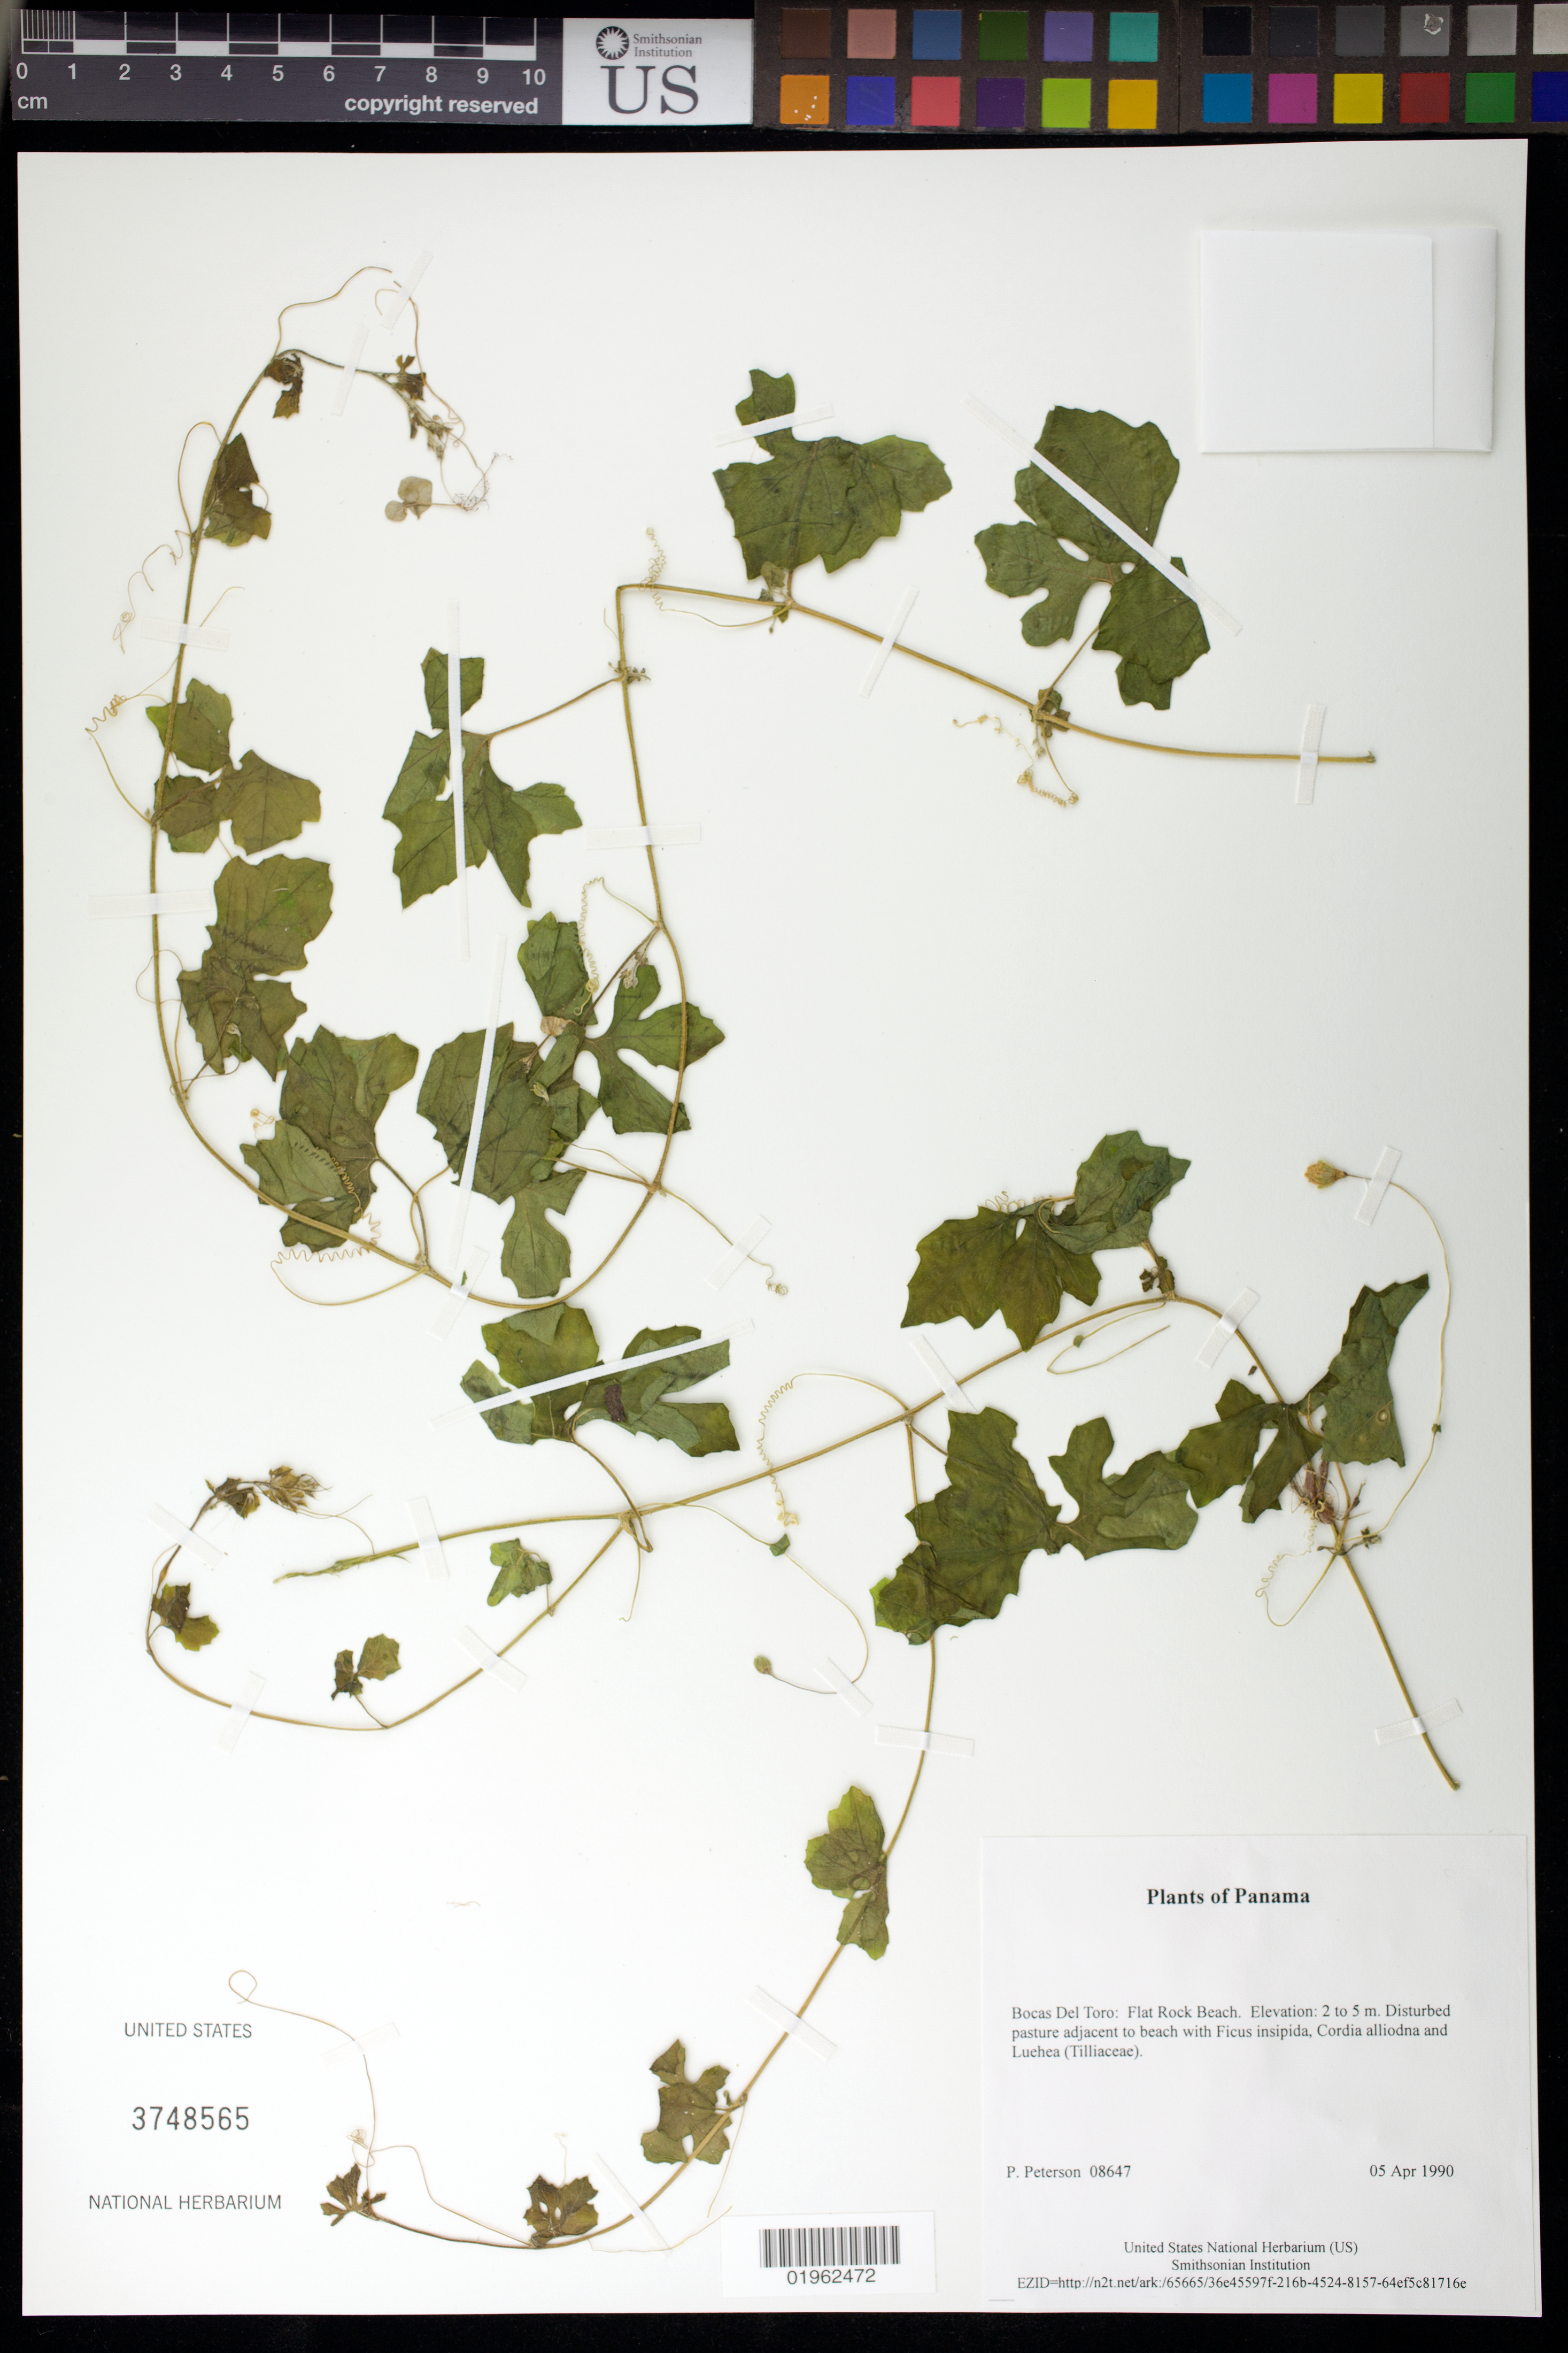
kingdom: Plantae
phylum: Tracheophyta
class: Magnoliopsida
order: Cucurbitales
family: Cucurbitaceae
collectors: P. M. Peterson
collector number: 08647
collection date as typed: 05 Apr 1990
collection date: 1990-04-05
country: Panama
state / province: Bocas del Toro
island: Colón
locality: Flat Rock Beach.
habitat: Disturbed pasture adjacent to beach with Ficus insipida, Cordia alliodna and Luehea (Tilliaceae).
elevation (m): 2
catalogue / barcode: US 3748565